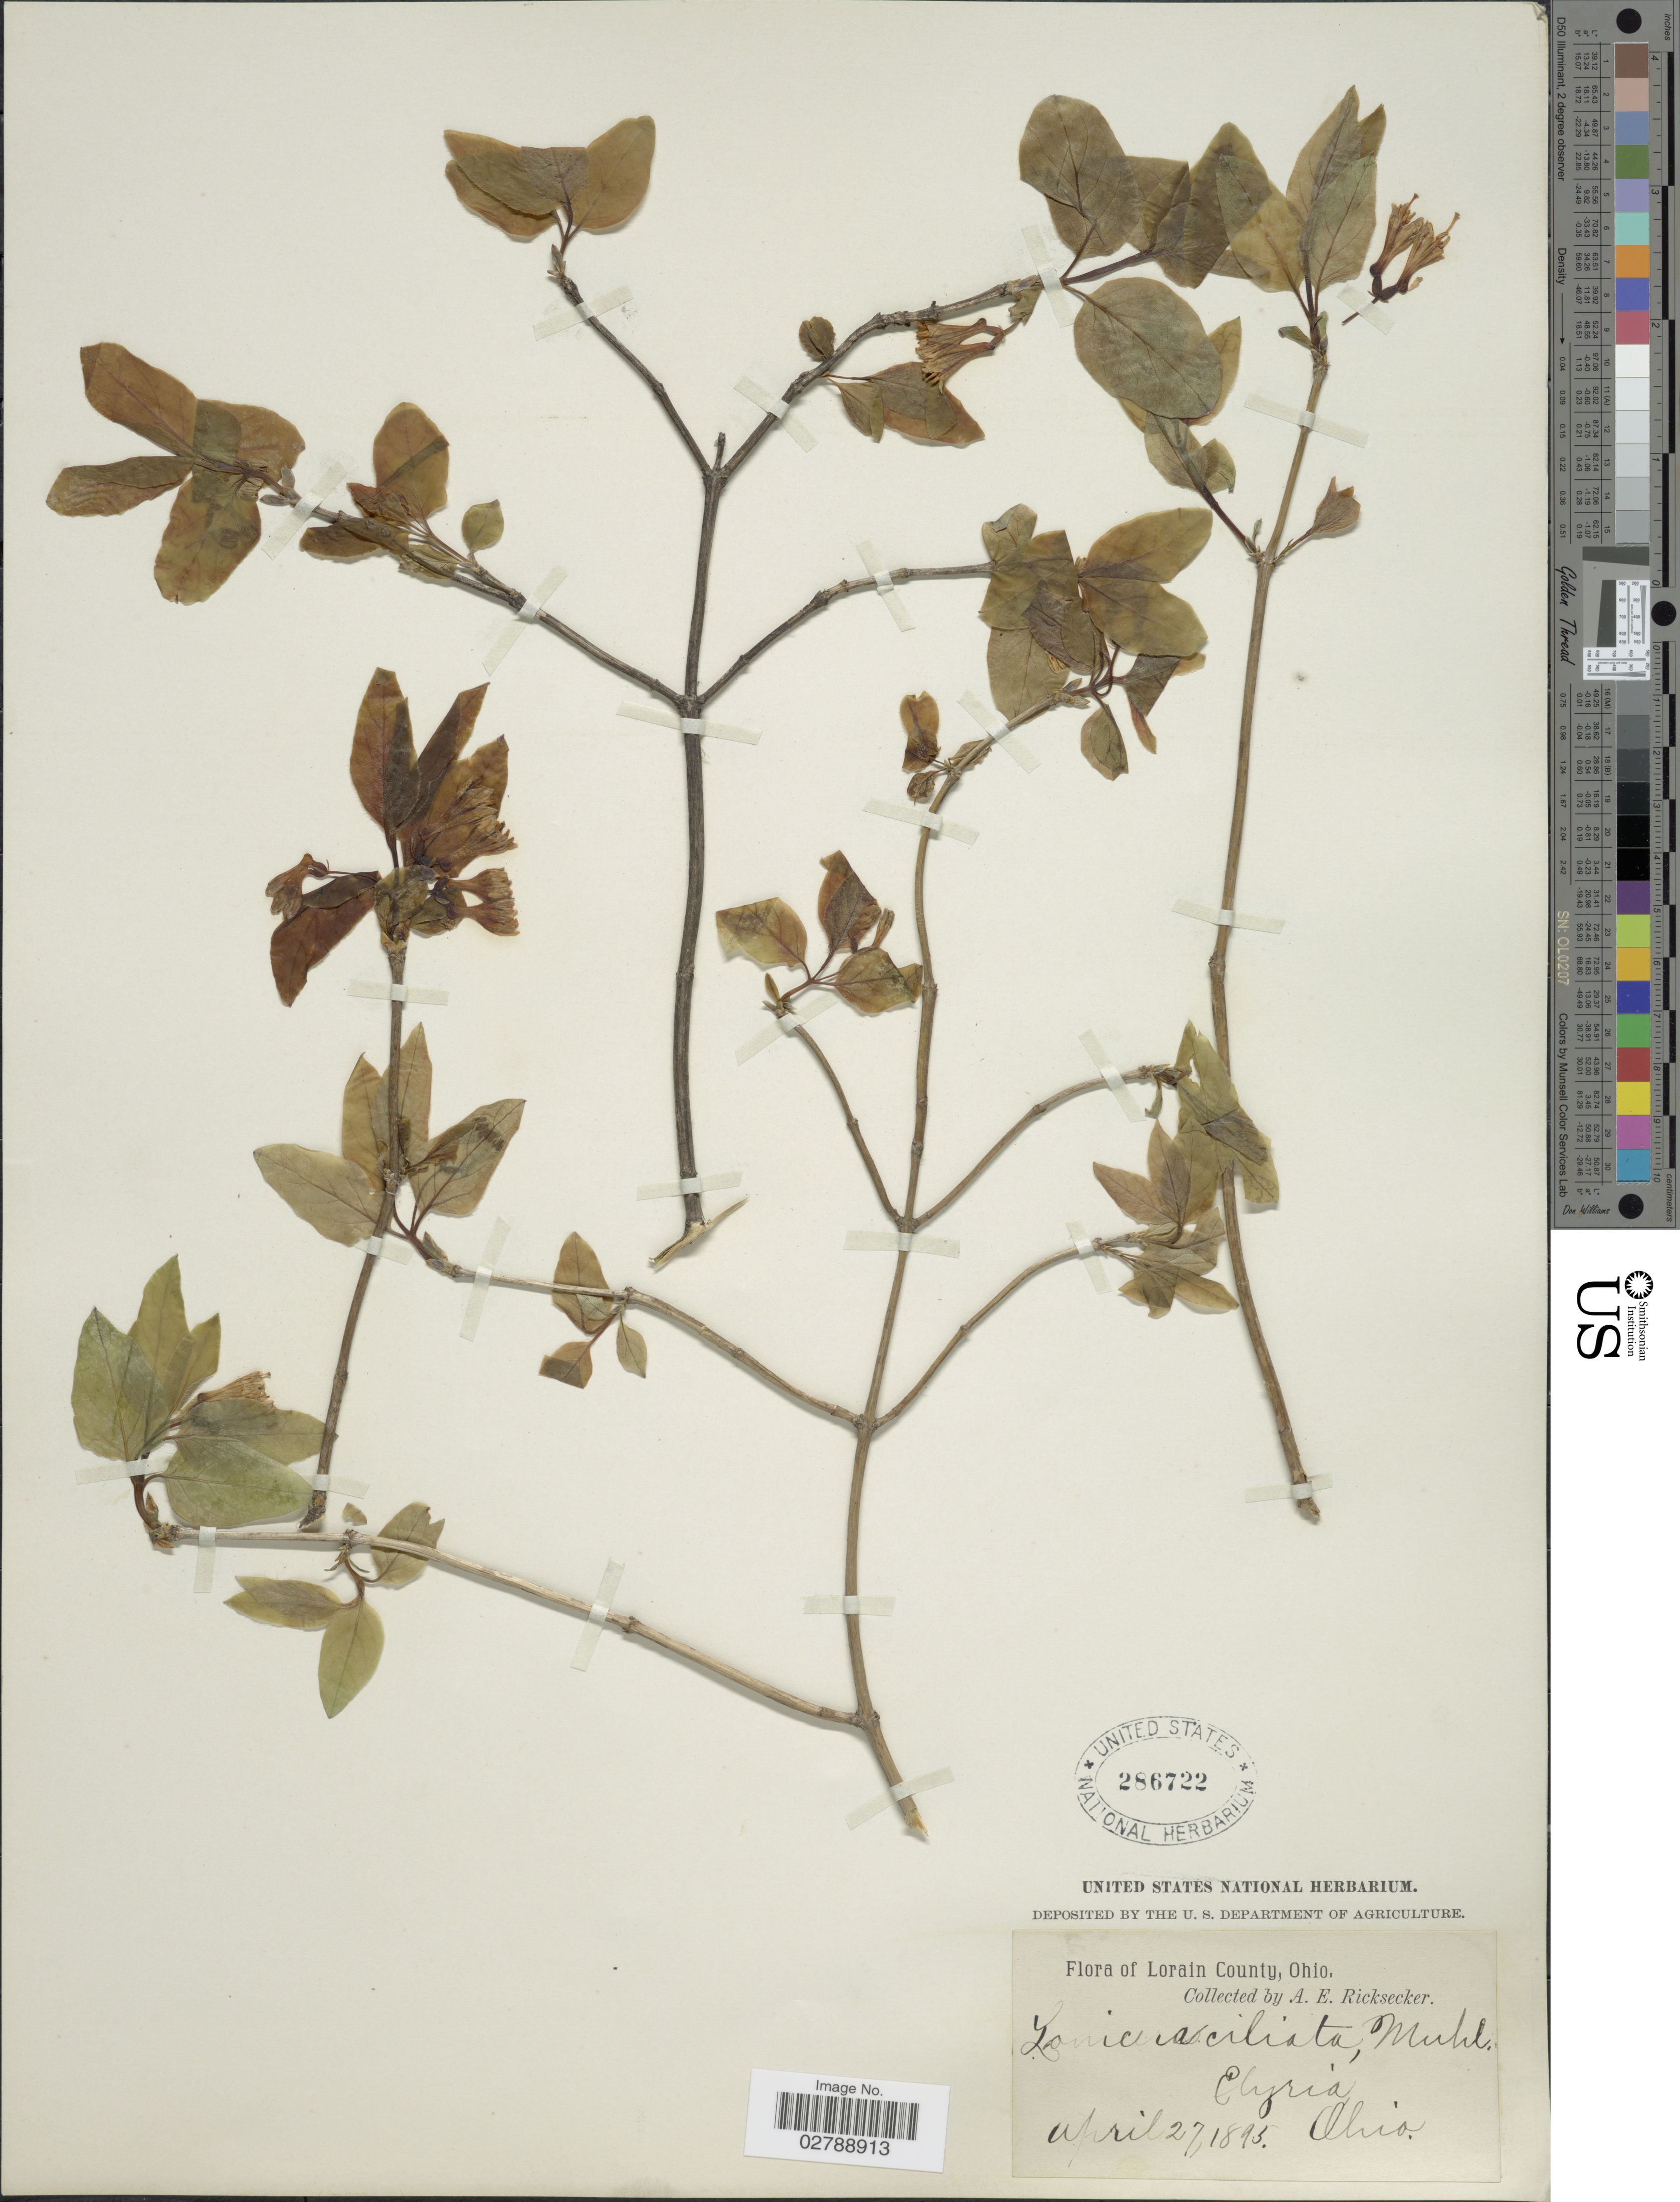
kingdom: Plantae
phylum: Tracheophyta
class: Magnoliopsida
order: Dipsacales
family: Caprifoliaceae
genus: Lonicera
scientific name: Lonicera canadensis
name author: Bartram & W. Bartram ex Marshall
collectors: A. E. Ricksecker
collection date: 1895-04-27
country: United States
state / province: Ohio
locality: Lorain County. Elyria.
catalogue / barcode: US 286722